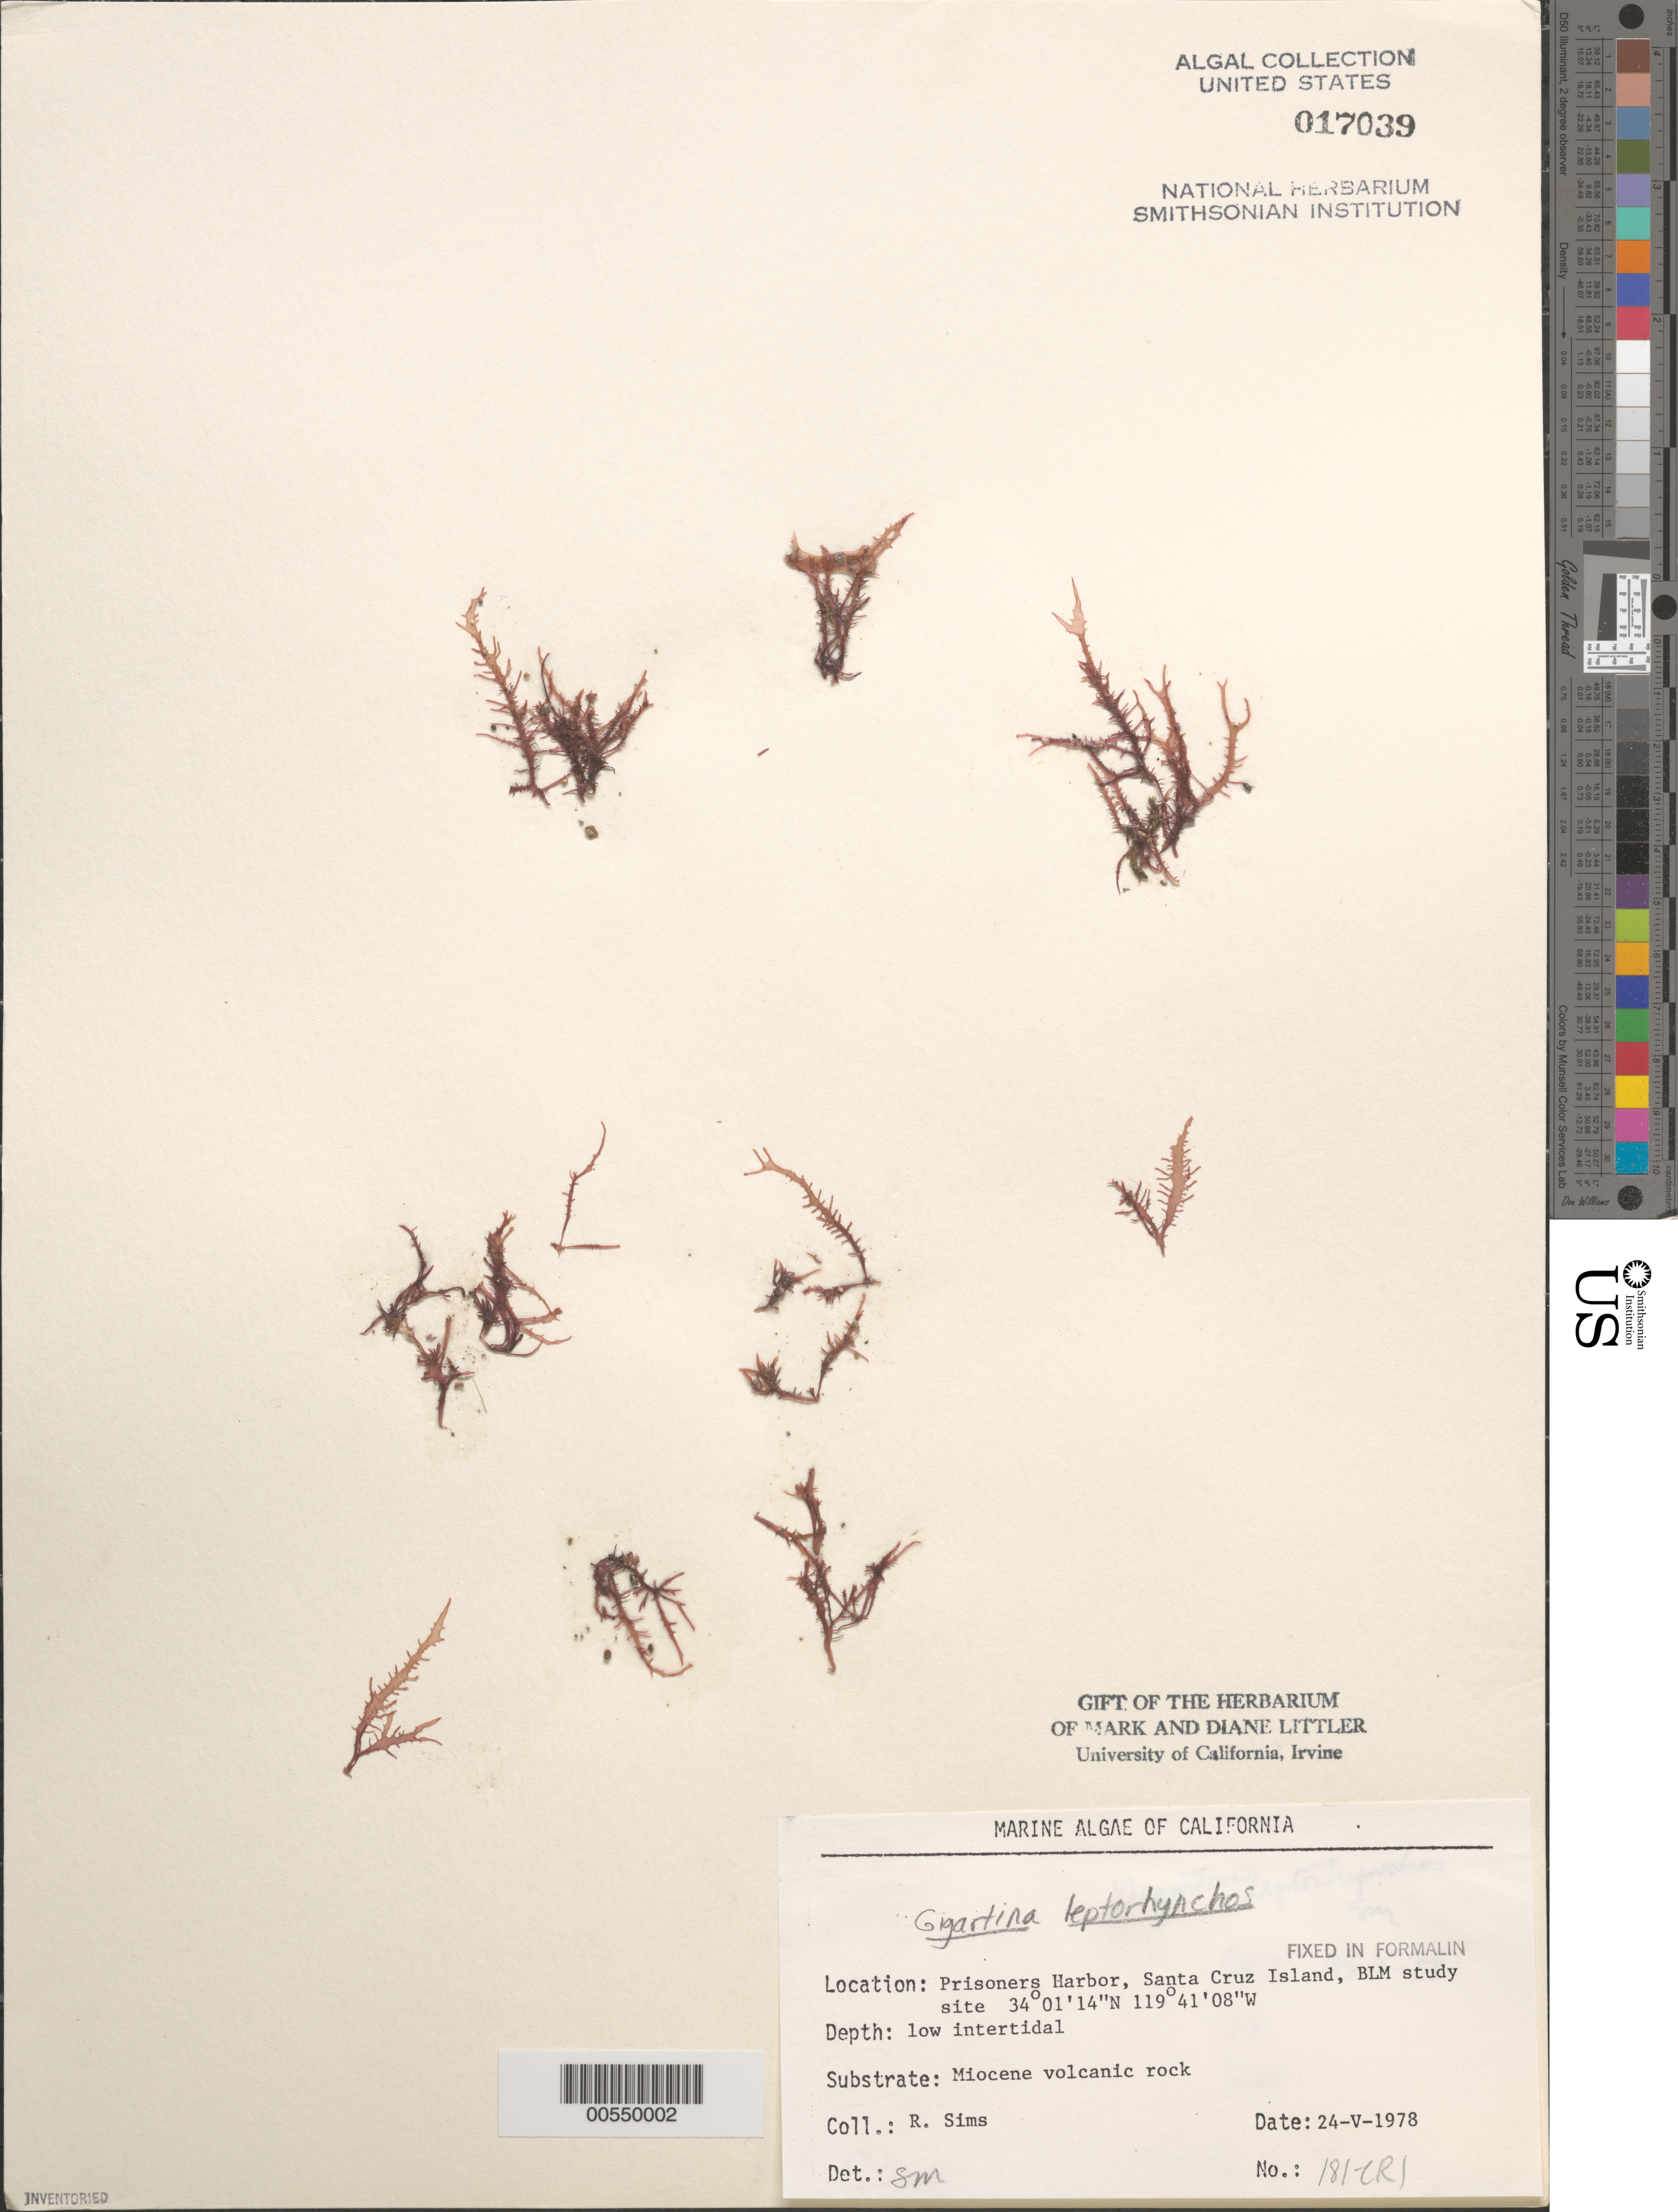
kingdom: Plantae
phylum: Rhodophyta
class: Florideophyceae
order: Gigartinales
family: Gigartinaceae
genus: Mazzaella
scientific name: Mazzaella leptorhynchos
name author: (J. Agardh) Leister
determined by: Algae name updating Project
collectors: R. H. Sims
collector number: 181-cri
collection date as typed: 24 May 1978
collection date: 1978-05-24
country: United States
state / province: California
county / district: Santa Barbara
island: Santa Cruz Island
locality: Prisoners Harbor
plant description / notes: BLM-SOCALBIGHT Rocky Intertidal Survey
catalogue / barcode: US 17039